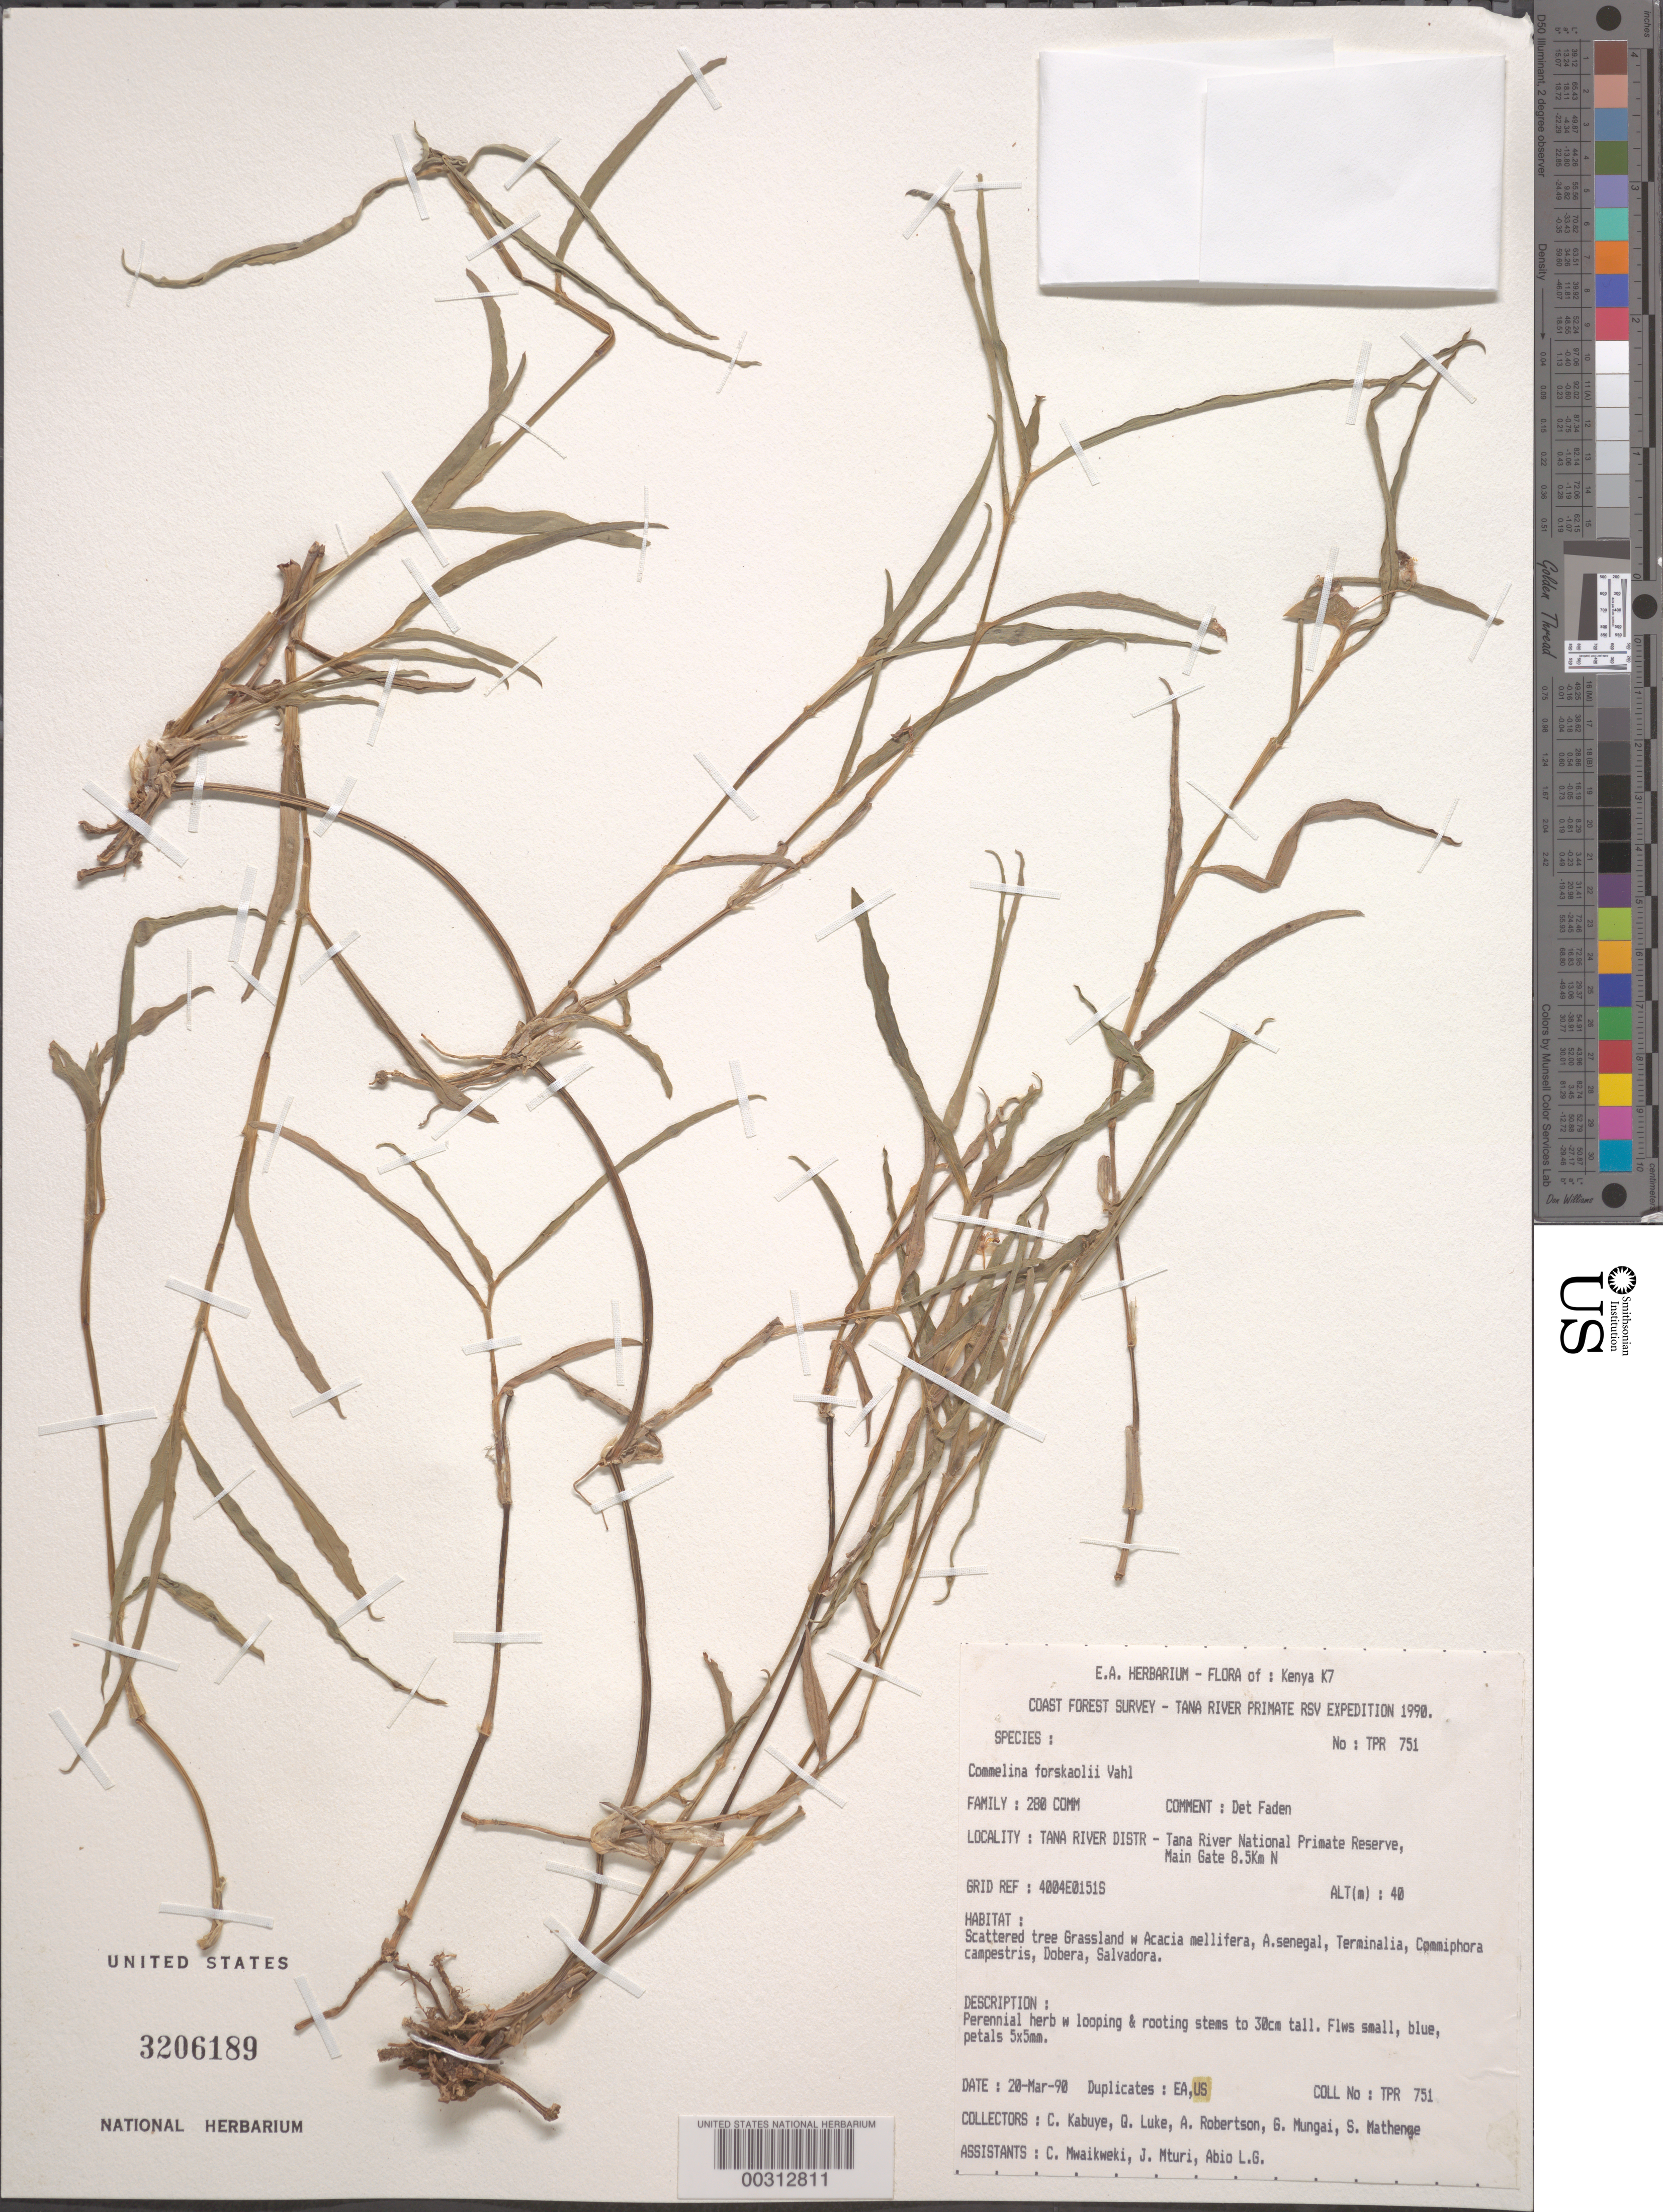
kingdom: Plantae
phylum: Tracheophyta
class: Liliopsida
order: Commelinales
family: Commelinaceae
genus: Commelina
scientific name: Commelina forskaolii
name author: Vahl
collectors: C. Kabuye, G. Luke, A. Robertson, G. Mungai & S. Mathenge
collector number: Tpr 751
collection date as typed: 20 Mar 1990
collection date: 1990-03-20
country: Kenya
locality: Tana river national primate reserve, main gate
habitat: Scattered tree grassland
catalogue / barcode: US 3206189